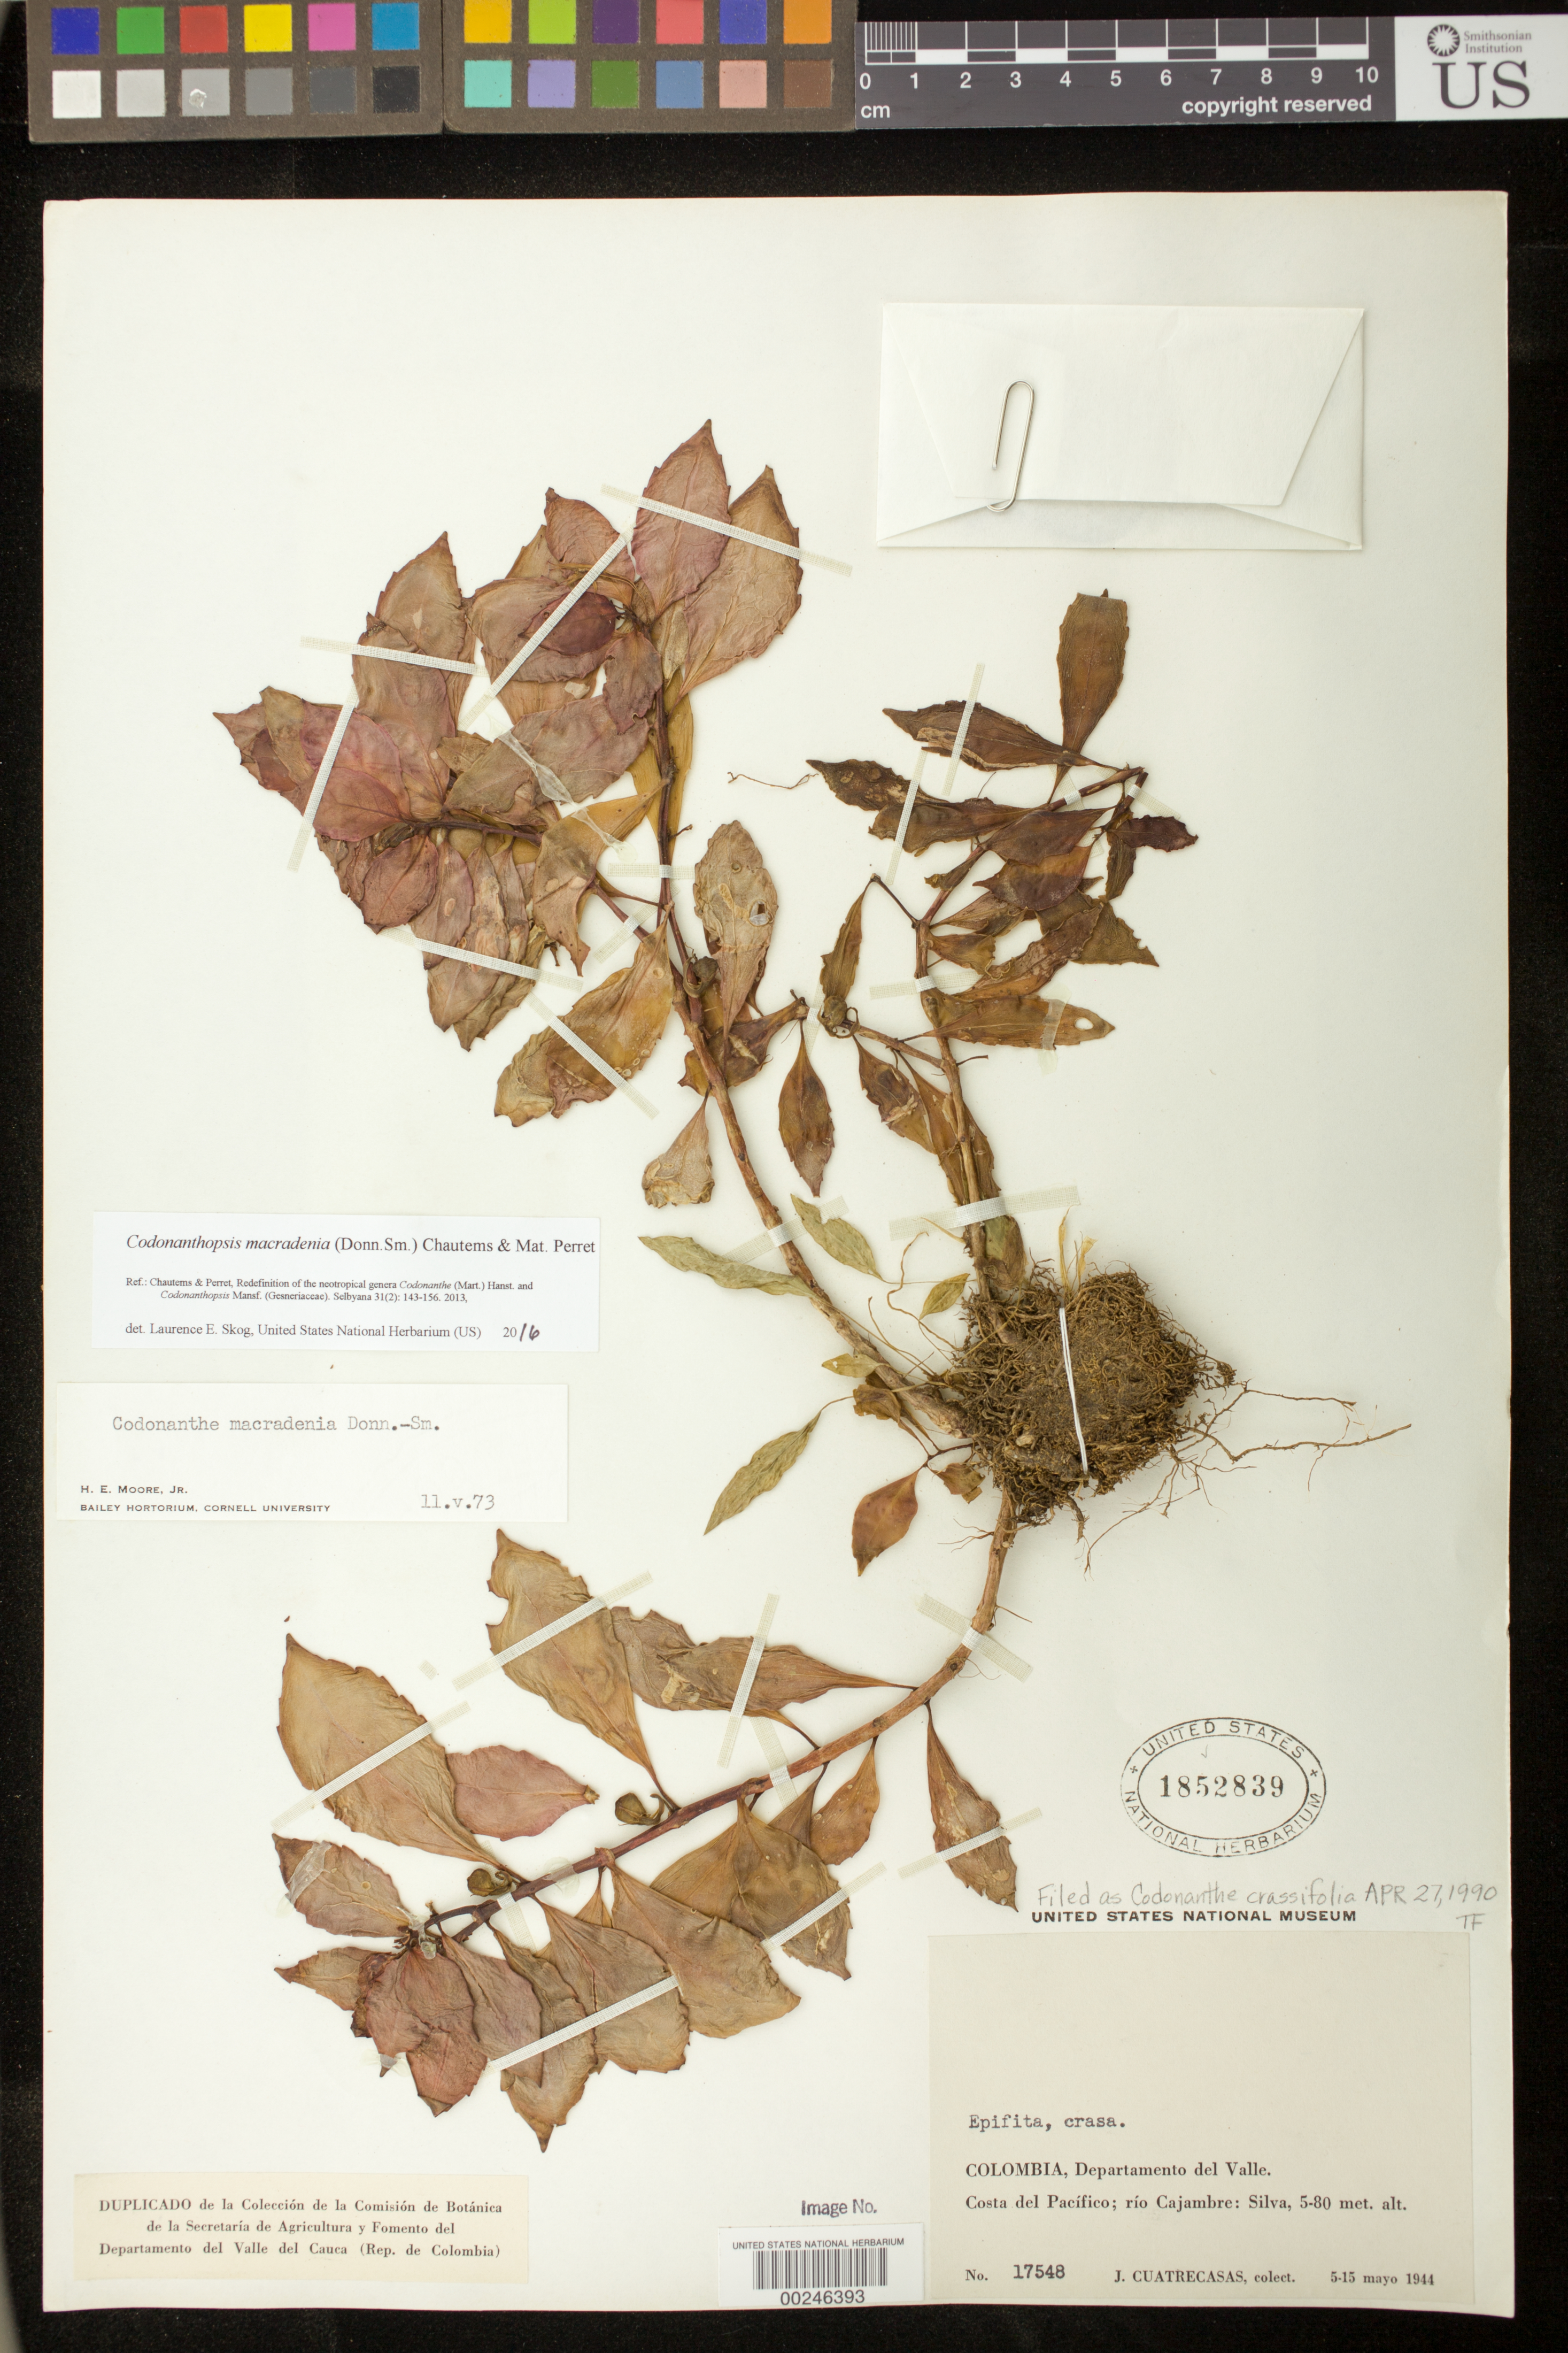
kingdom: Plantae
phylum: Tracheophyta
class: Magnoliopsida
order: Lamiales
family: Gesneriaceae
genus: Codonanthopsis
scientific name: Codonanthopsis macradenia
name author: (Donn. Sm.) Chautems & Mat.Perret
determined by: Skog, Laurence E.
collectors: J. Cuatrecasas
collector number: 17548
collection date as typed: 5-15 May 1944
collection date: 1944-05-05/1944-05-15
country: Colombia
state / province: Valle del Cauca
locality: Pacific coast, Rio Cajambre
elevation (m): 5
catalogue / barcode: US 1852839